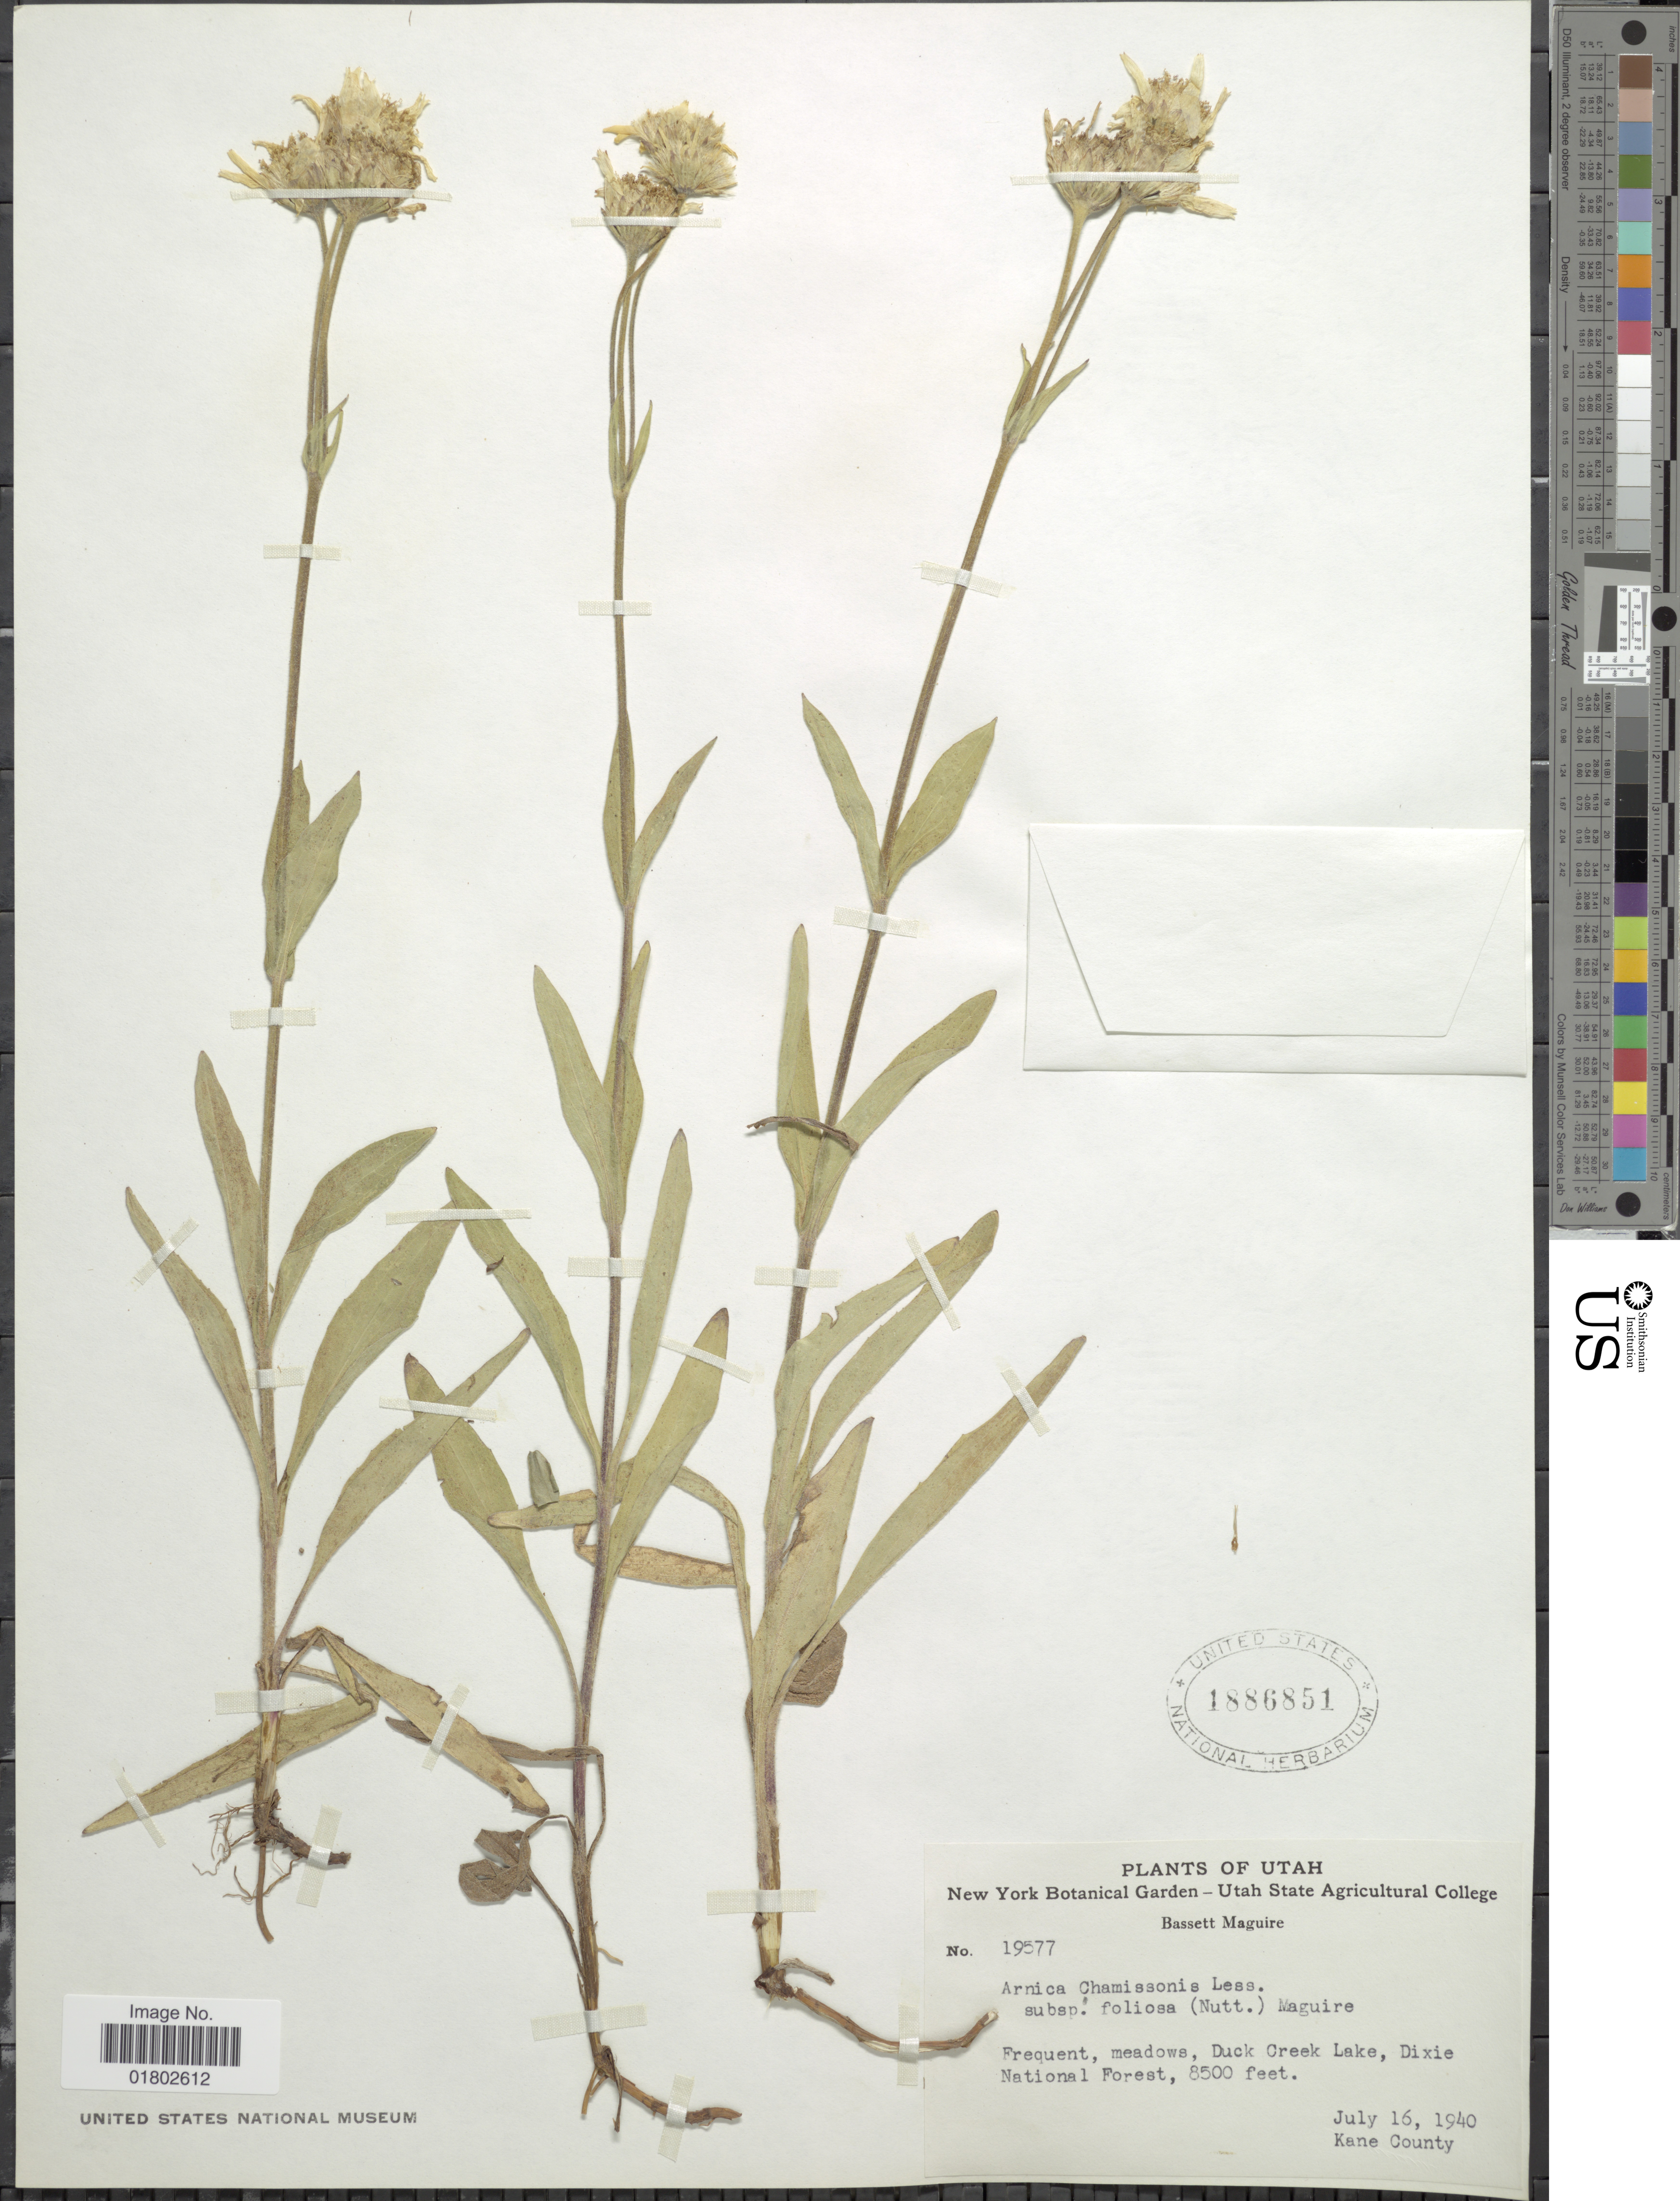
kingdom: Plantae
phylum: Tracheophyta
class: Magnoliopsida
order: Asterales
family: Asteraceae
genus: Arnica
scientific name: Arnica chamissonis subsp. foliosa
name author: (Nutt.) Maguire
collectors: B. Maguire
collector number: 19577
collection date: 1940-07-26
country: United States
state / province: Utah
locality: Duck Creek Lake, Dixie National Forest. Kane County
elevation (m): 2591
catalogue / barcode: US 1886851